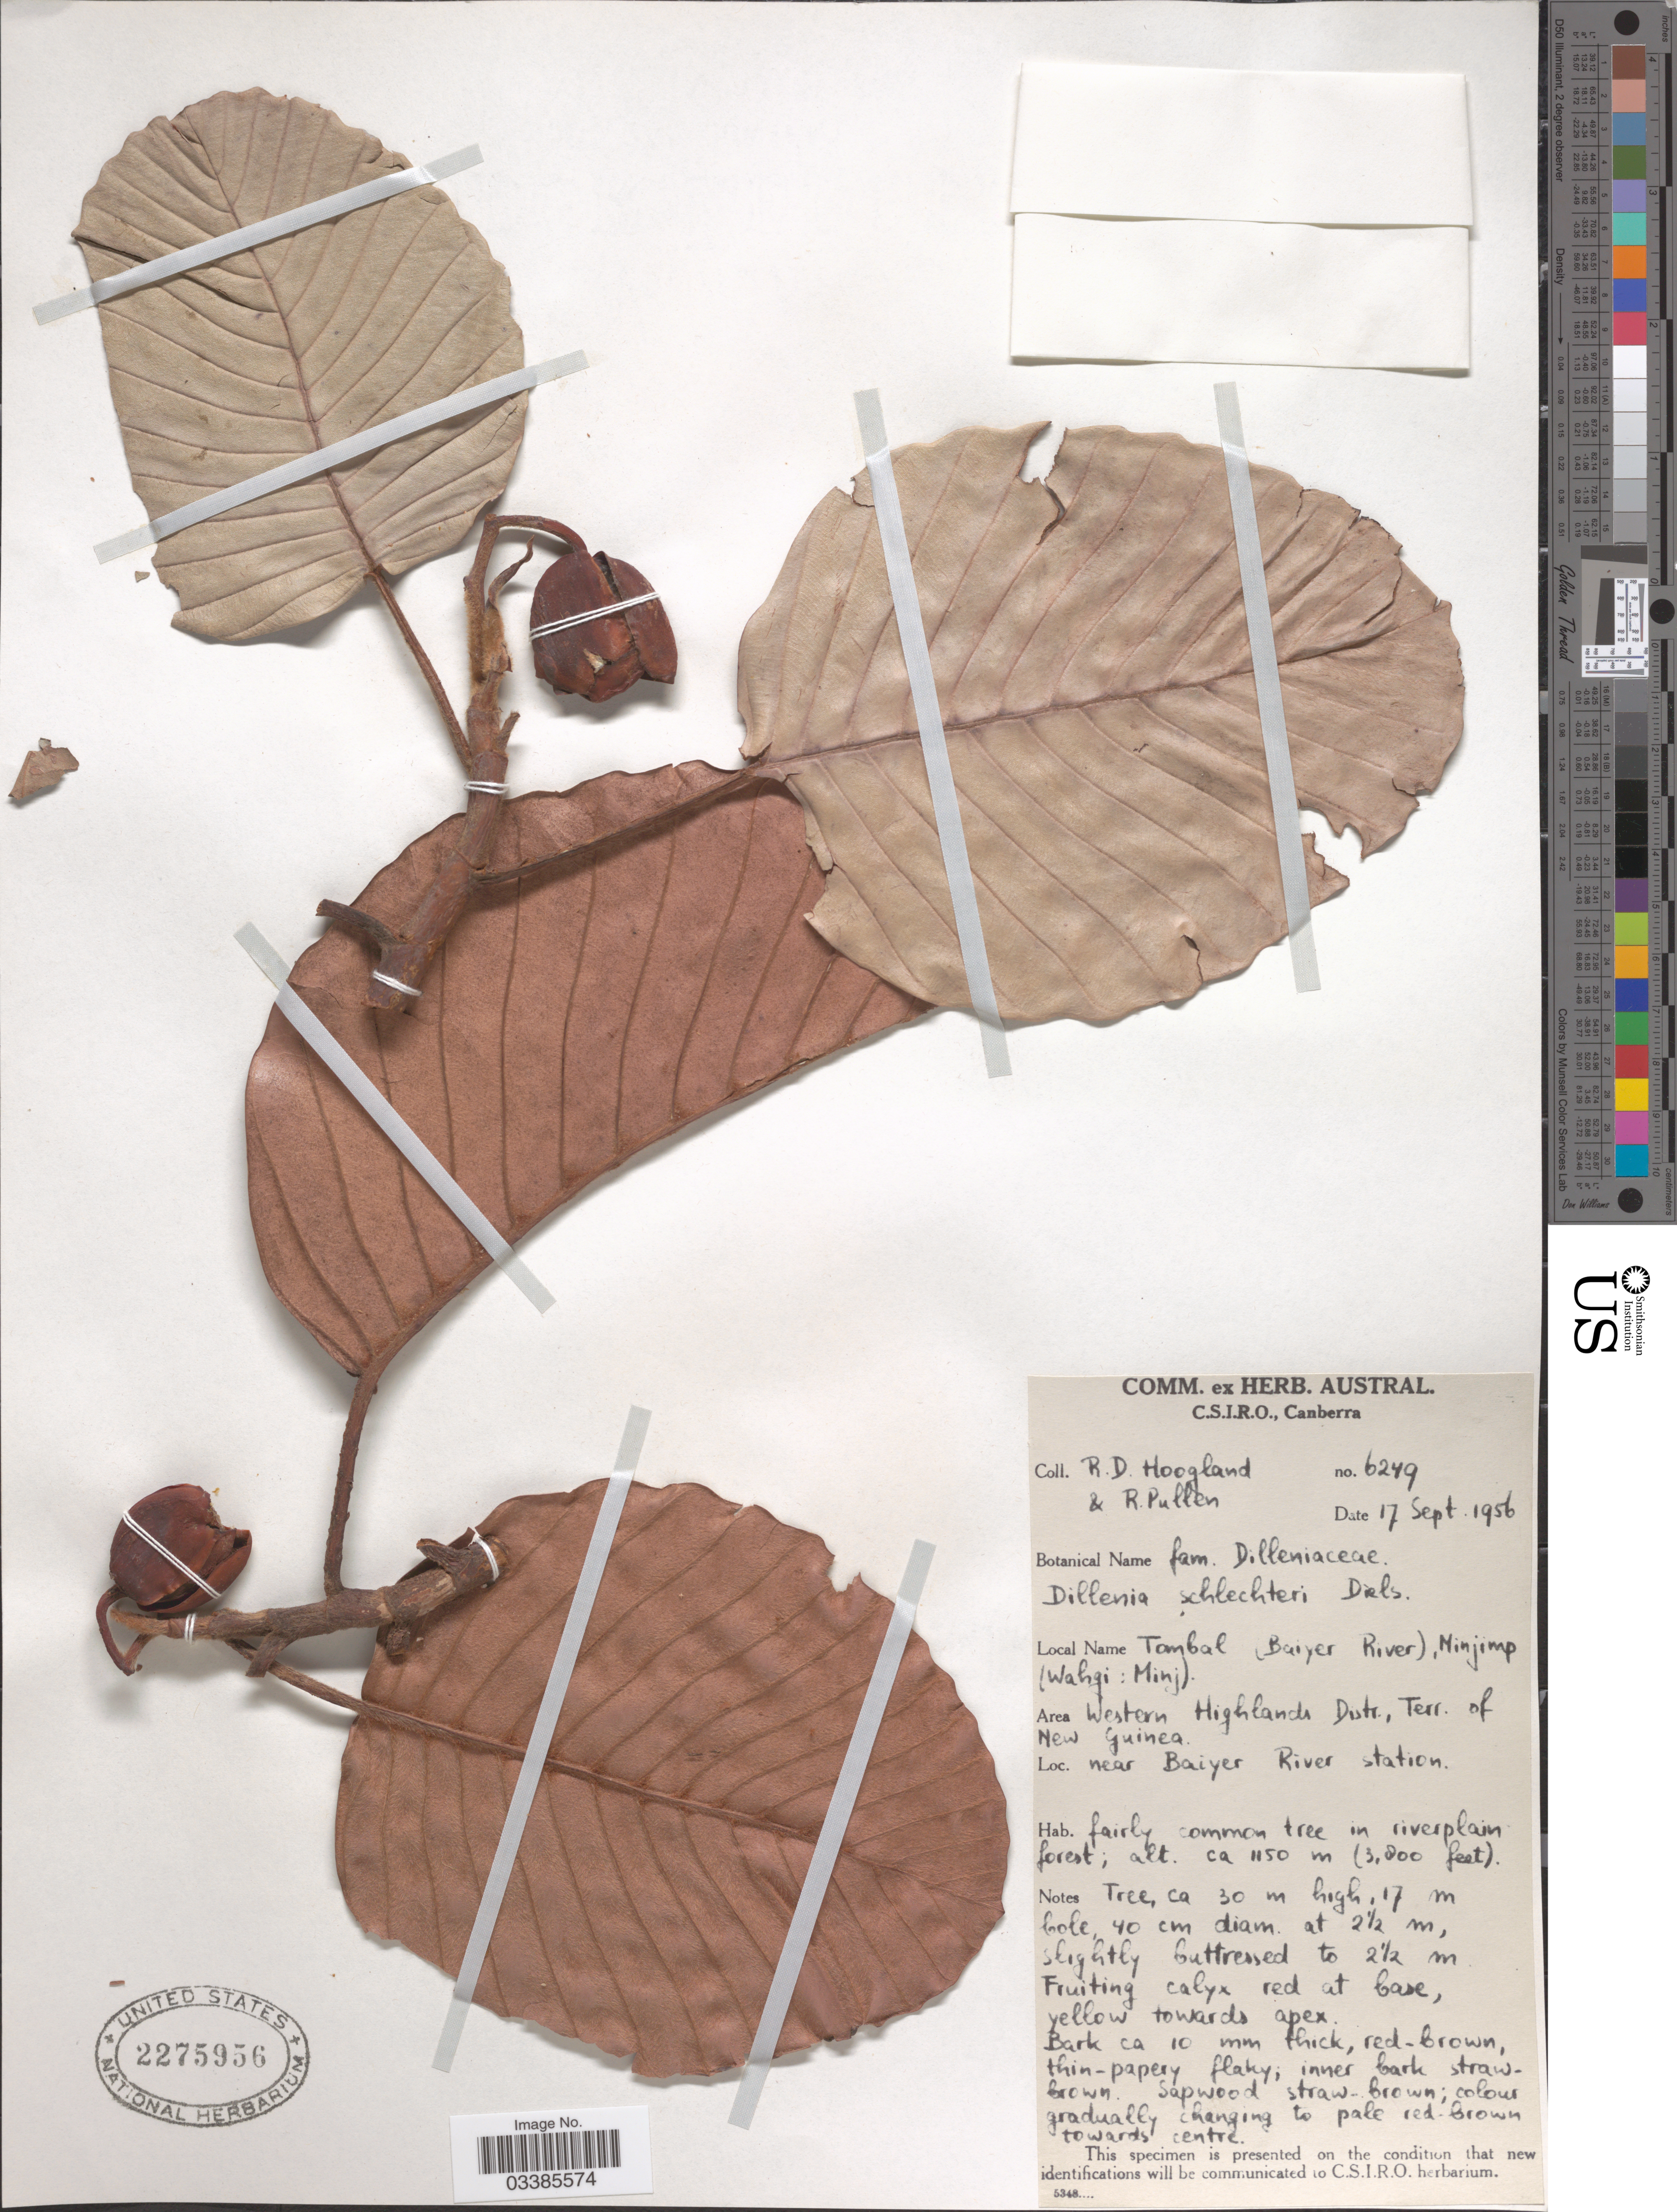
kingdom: Plantae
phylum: Tracheophyta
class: Magnoliopsida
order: Dilleniales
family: Dilleniaceae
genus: Dillenia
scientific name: Dillenia schlechteri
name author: Diels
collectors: R. D. Hoogland & R. Pullen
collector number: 6249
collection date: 1956-09-17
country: Papua New Guinea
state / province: Western Highlands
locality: Area Western Highlands Distr., Terr. of New Guinea. Near Baiyer River station.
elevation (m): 1150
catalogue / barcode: US 2275956